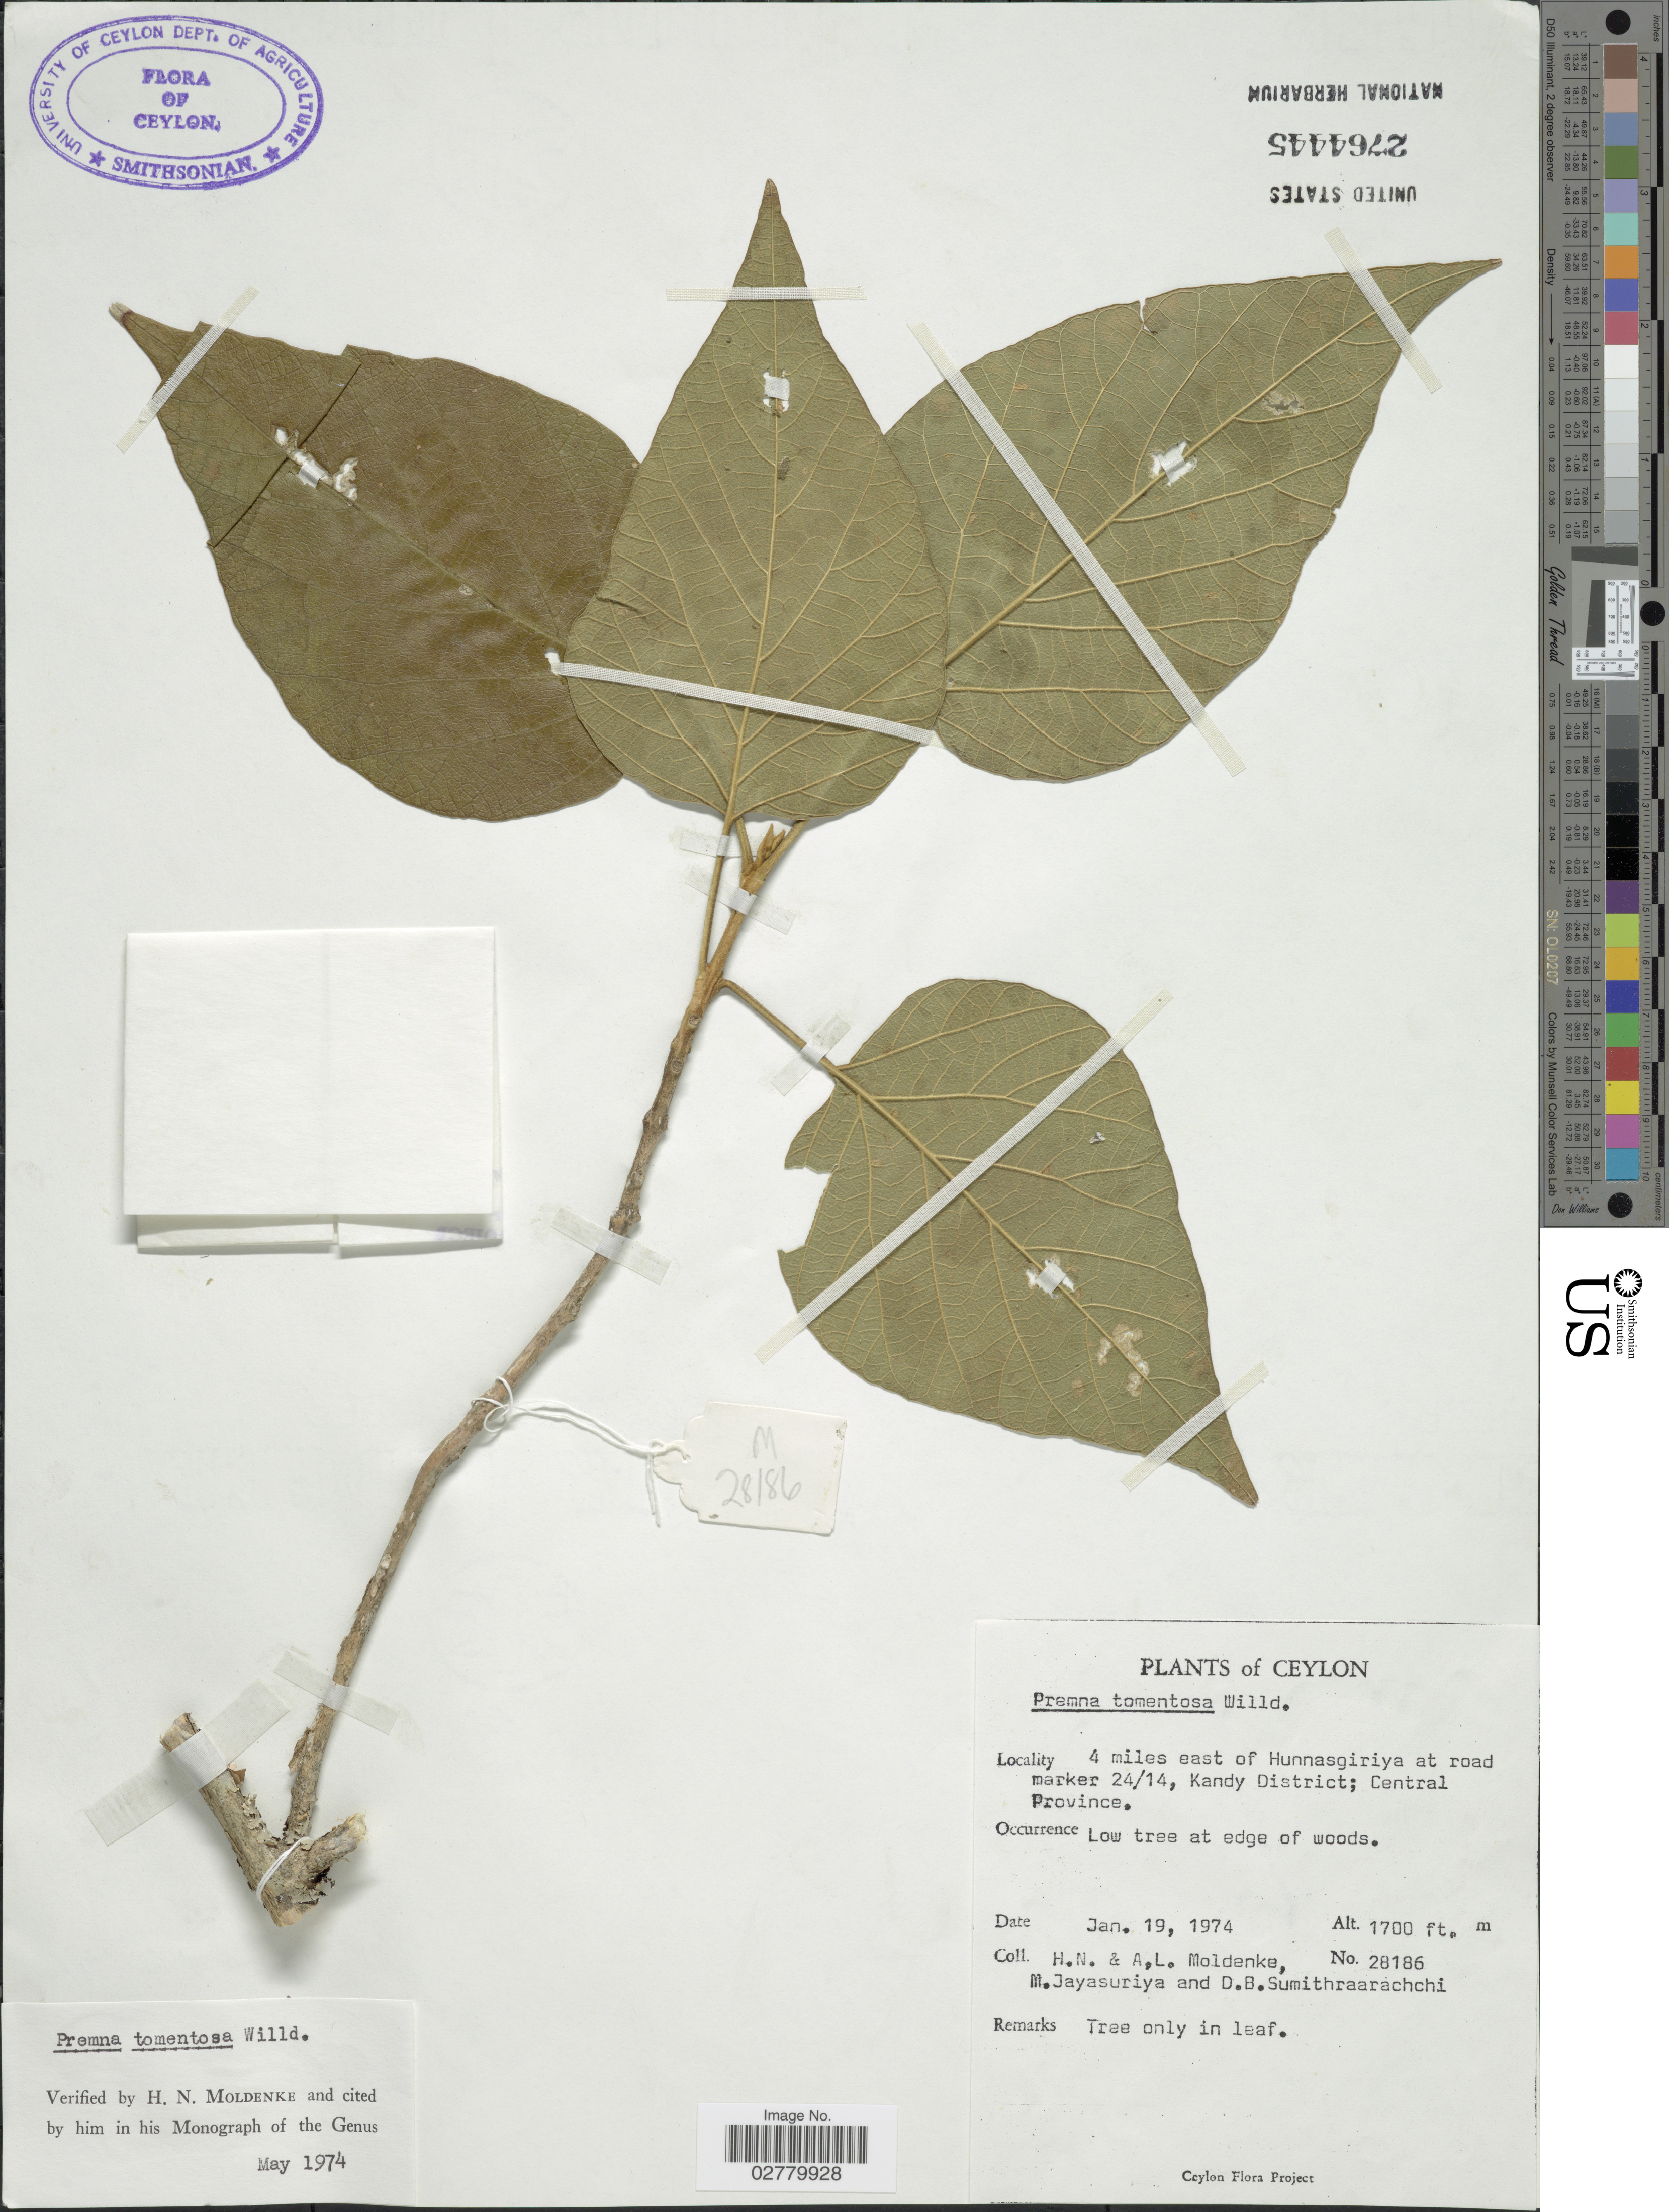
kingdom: Plantae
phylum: Tracheophyta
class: Magnoliopsida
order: Lamiales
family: Lamiaceae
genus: Premna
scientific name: Premna tomentosa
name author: Willd.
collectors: H. N. Moldenke, A. L. Moldenke, M. Jayasuriya & D. B. Sumithraarachchi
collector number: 28186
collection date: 1974-01-19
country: Sri Lanka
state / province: Central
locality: Ceylon. 4 miles east of Hunnasgiriya at road marker 24/14, Kandy District.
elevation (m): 518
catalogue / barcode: US 2764445